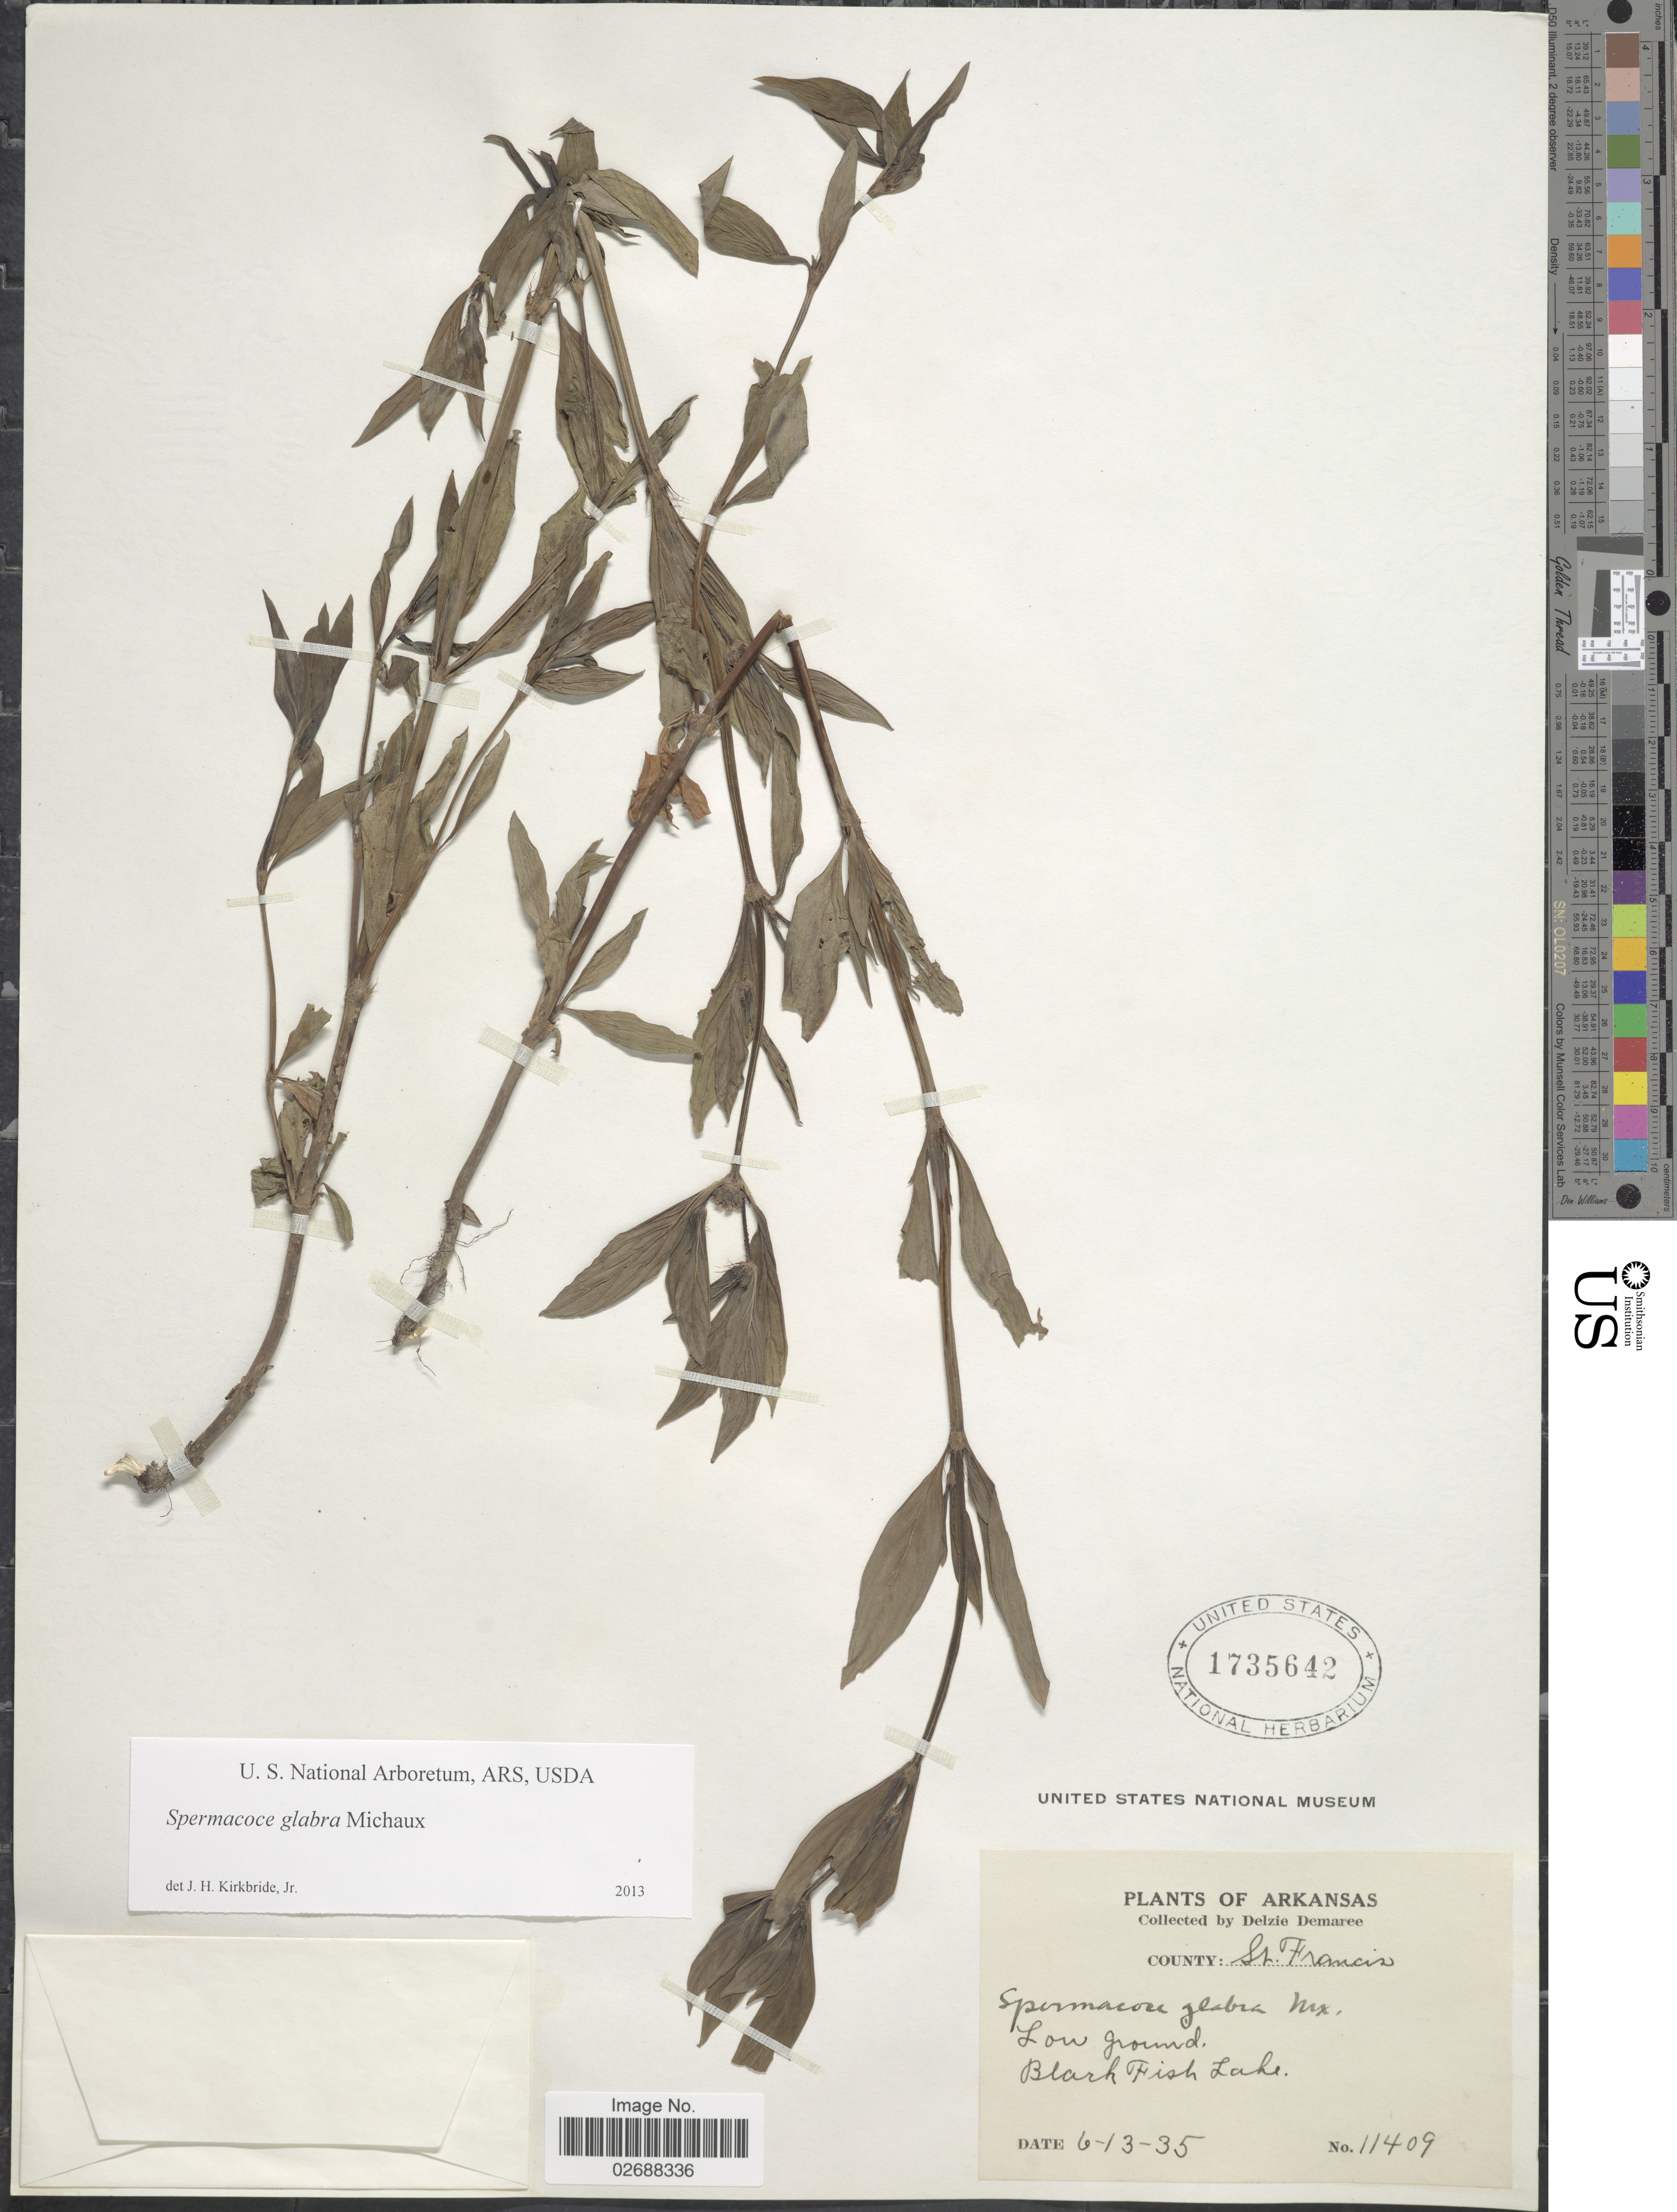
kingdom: Plantae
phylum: Tracheophyta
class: Magnoliopsida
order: Gentianales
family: Rubiaceae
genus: Spermacoce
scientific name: Spermacoce glabra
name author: Michx.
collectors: D. Demaree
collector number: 11407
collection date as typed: Transcribed d/m/y: 13/6/35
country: United States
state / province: Arkansas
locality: County: St. Francis. Black Fish Lake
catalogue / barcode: US 1735642